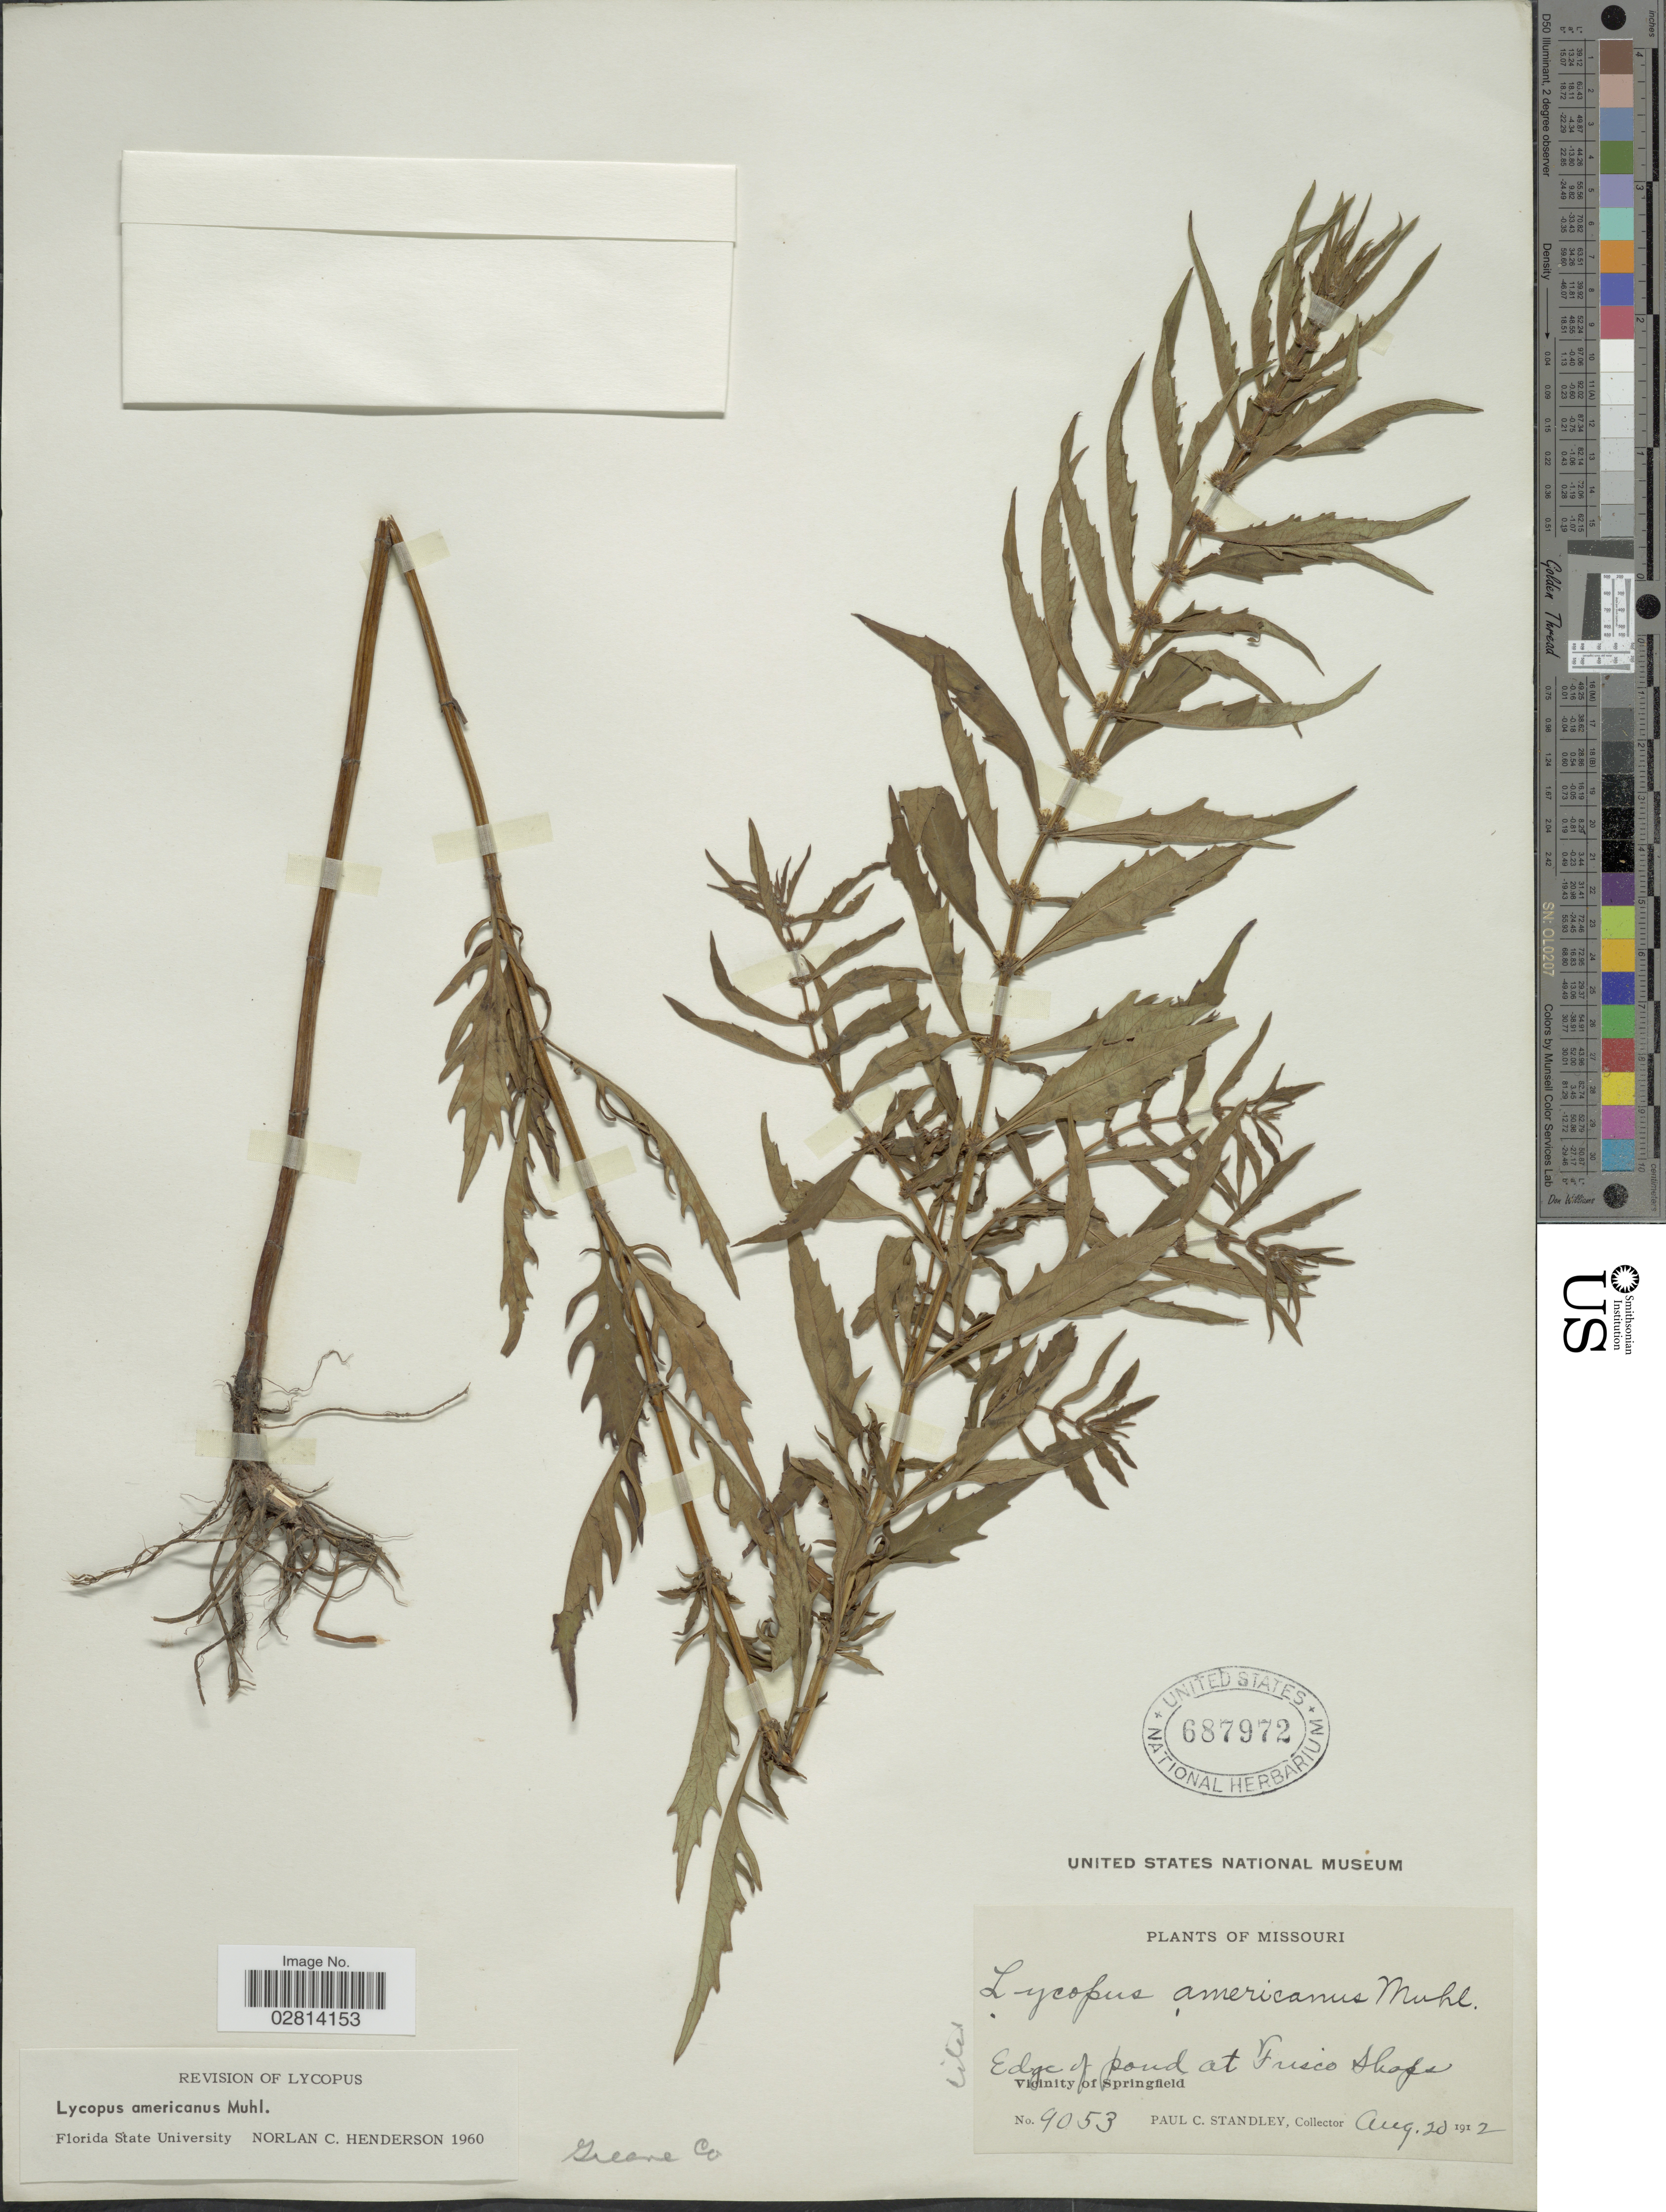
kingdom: Plantae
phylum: Tracheophyta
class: Magnoliopsida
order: Lamiales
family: Lamiaceae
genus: Lycopus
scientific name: Lycopus americanus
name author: Muhl. ex W.P.C. Barton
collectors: P. C. Standley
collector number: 9053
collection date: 1912-08-20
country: United States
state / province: Missouri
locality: Edge of pond at Frisco Shaps, Vicinity of Springfield, Greene Co.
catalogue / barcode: US 687972